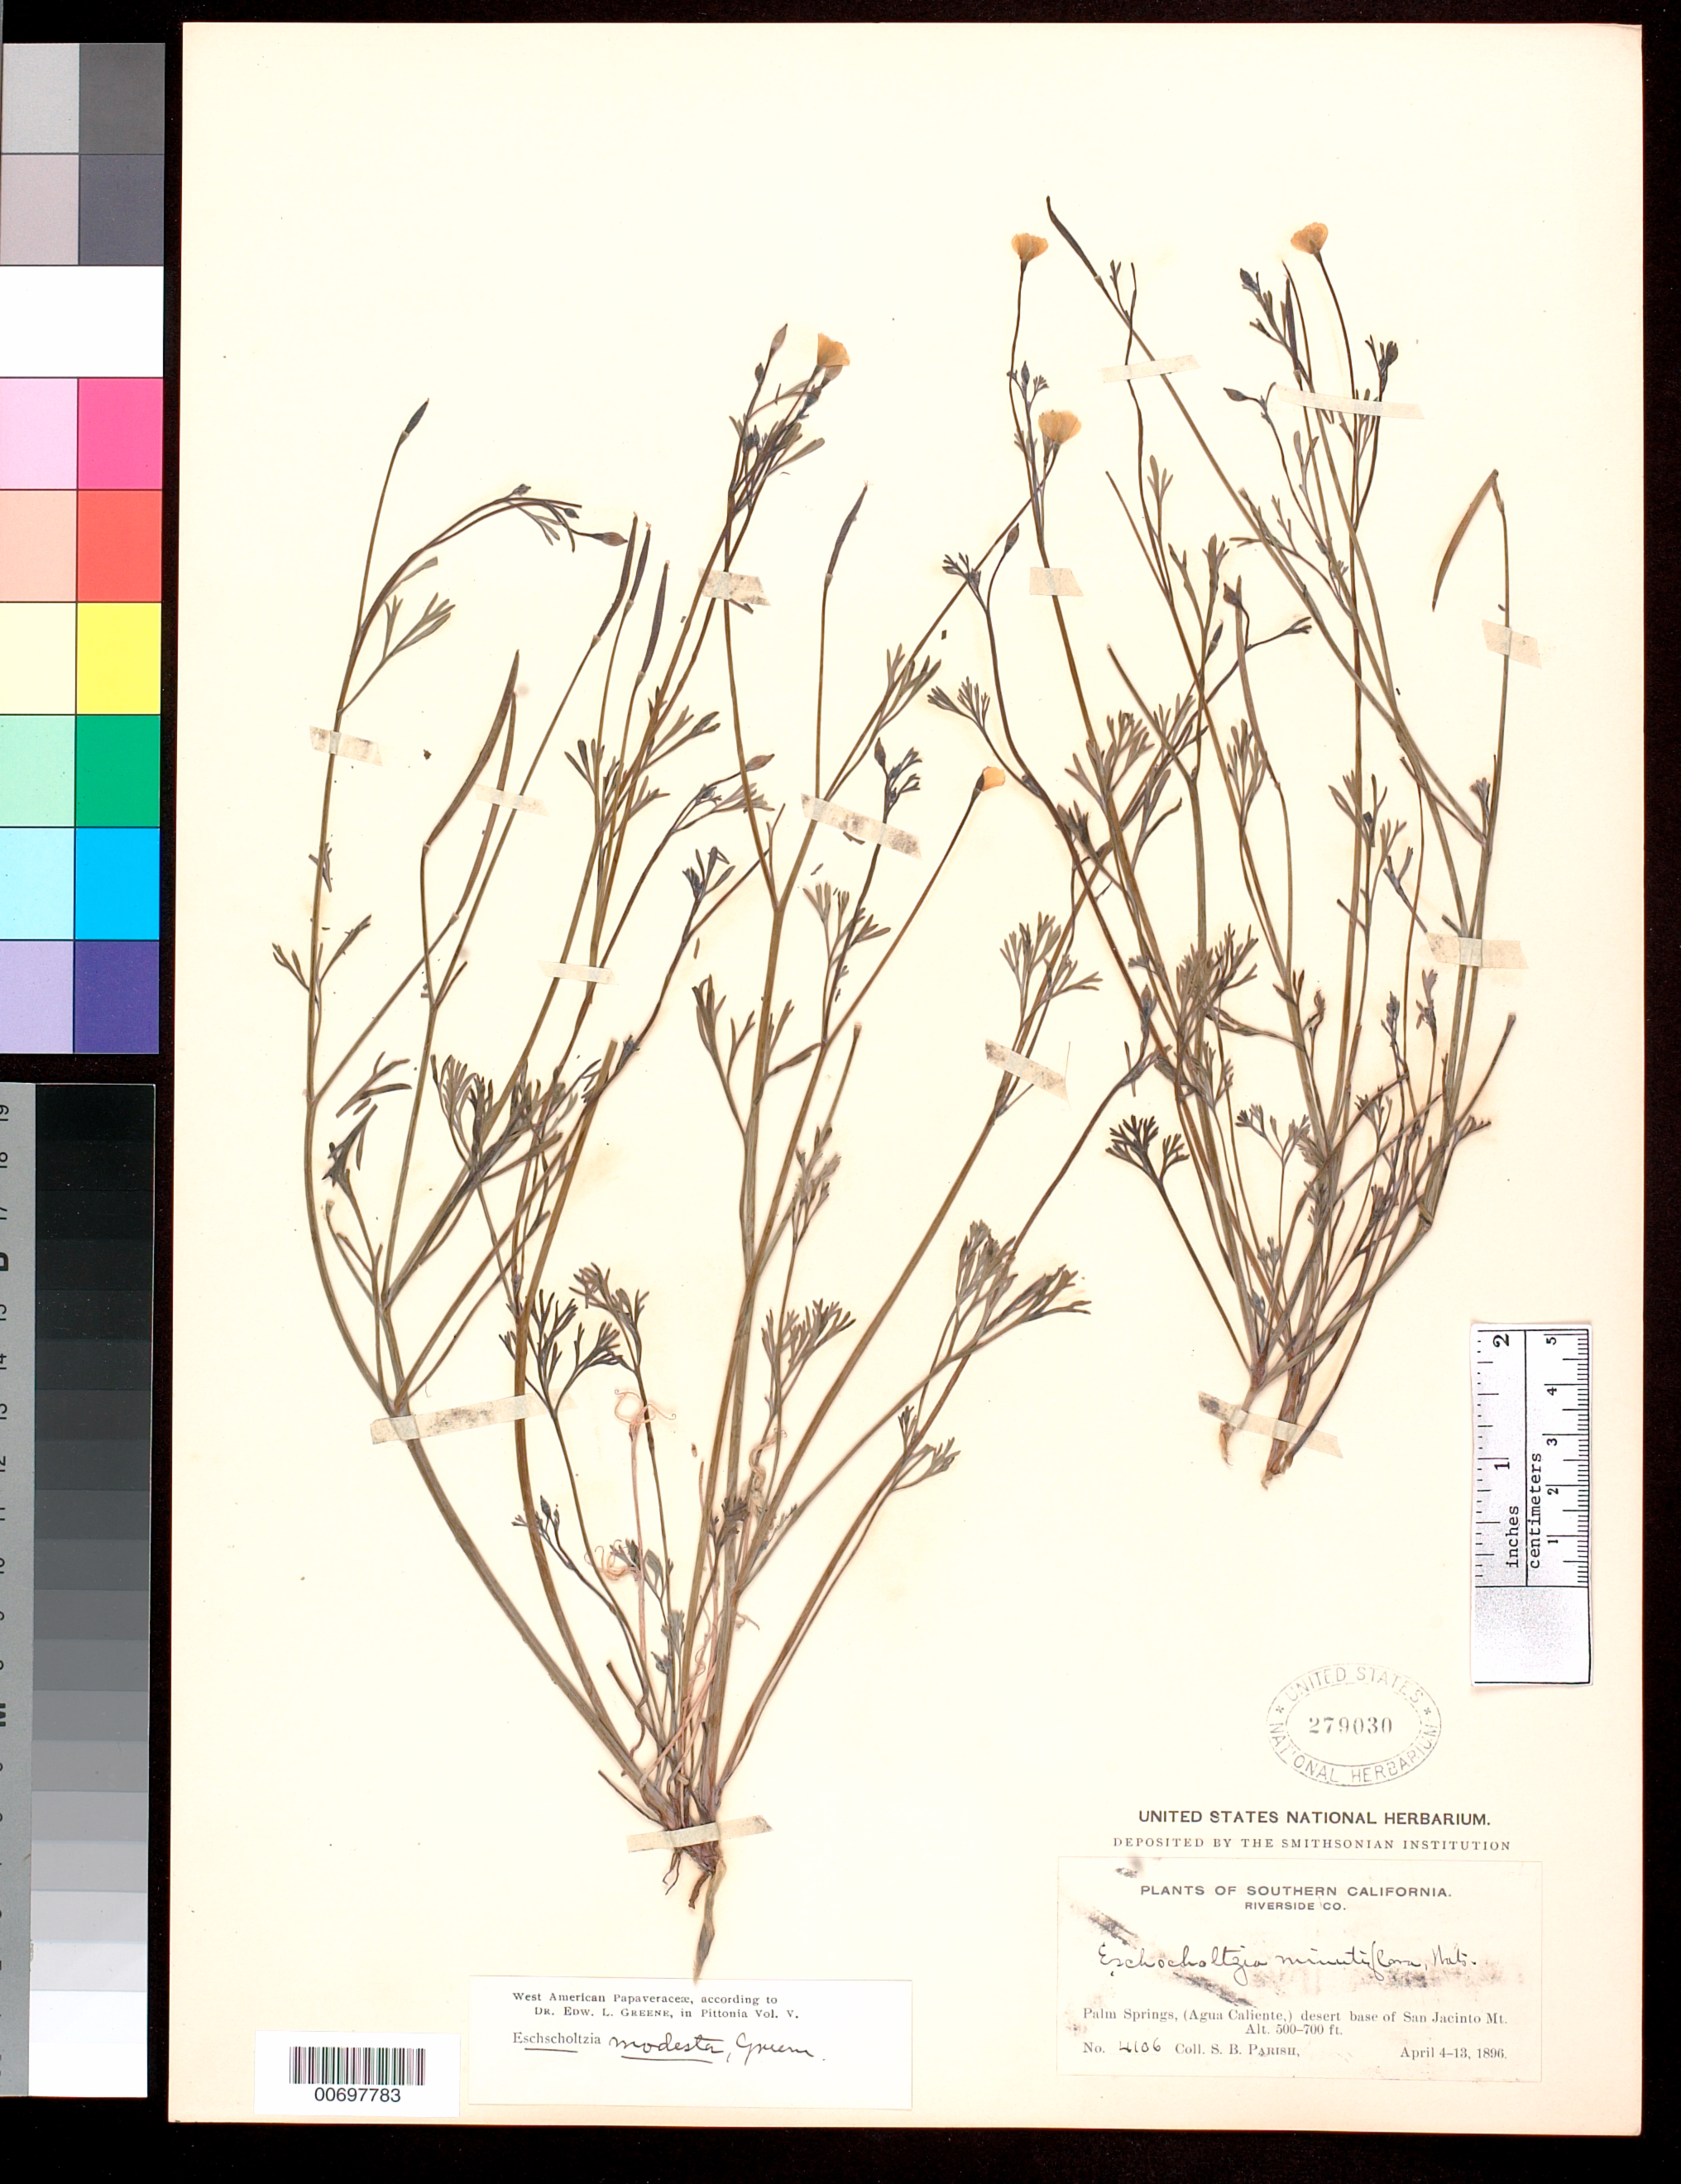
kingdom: Plantae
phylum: Tracheophyta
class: Magnoliopsida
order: Ranunculales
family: Papaveraceae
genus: Eschscholzia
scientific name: Eschscholzia modesta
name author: Greene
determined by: Greene, Edward L.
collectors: S. B. Parish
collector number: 4106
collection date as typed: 04 Apr 1896 to 13 Apr 1896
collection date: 1896-04-04/1896-04-13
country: United States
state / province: California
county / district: Riverside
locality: Palm Springs, (Agua Caliente,) desert base of San Jacinto Mt.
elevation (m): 152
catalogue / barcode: US 279030